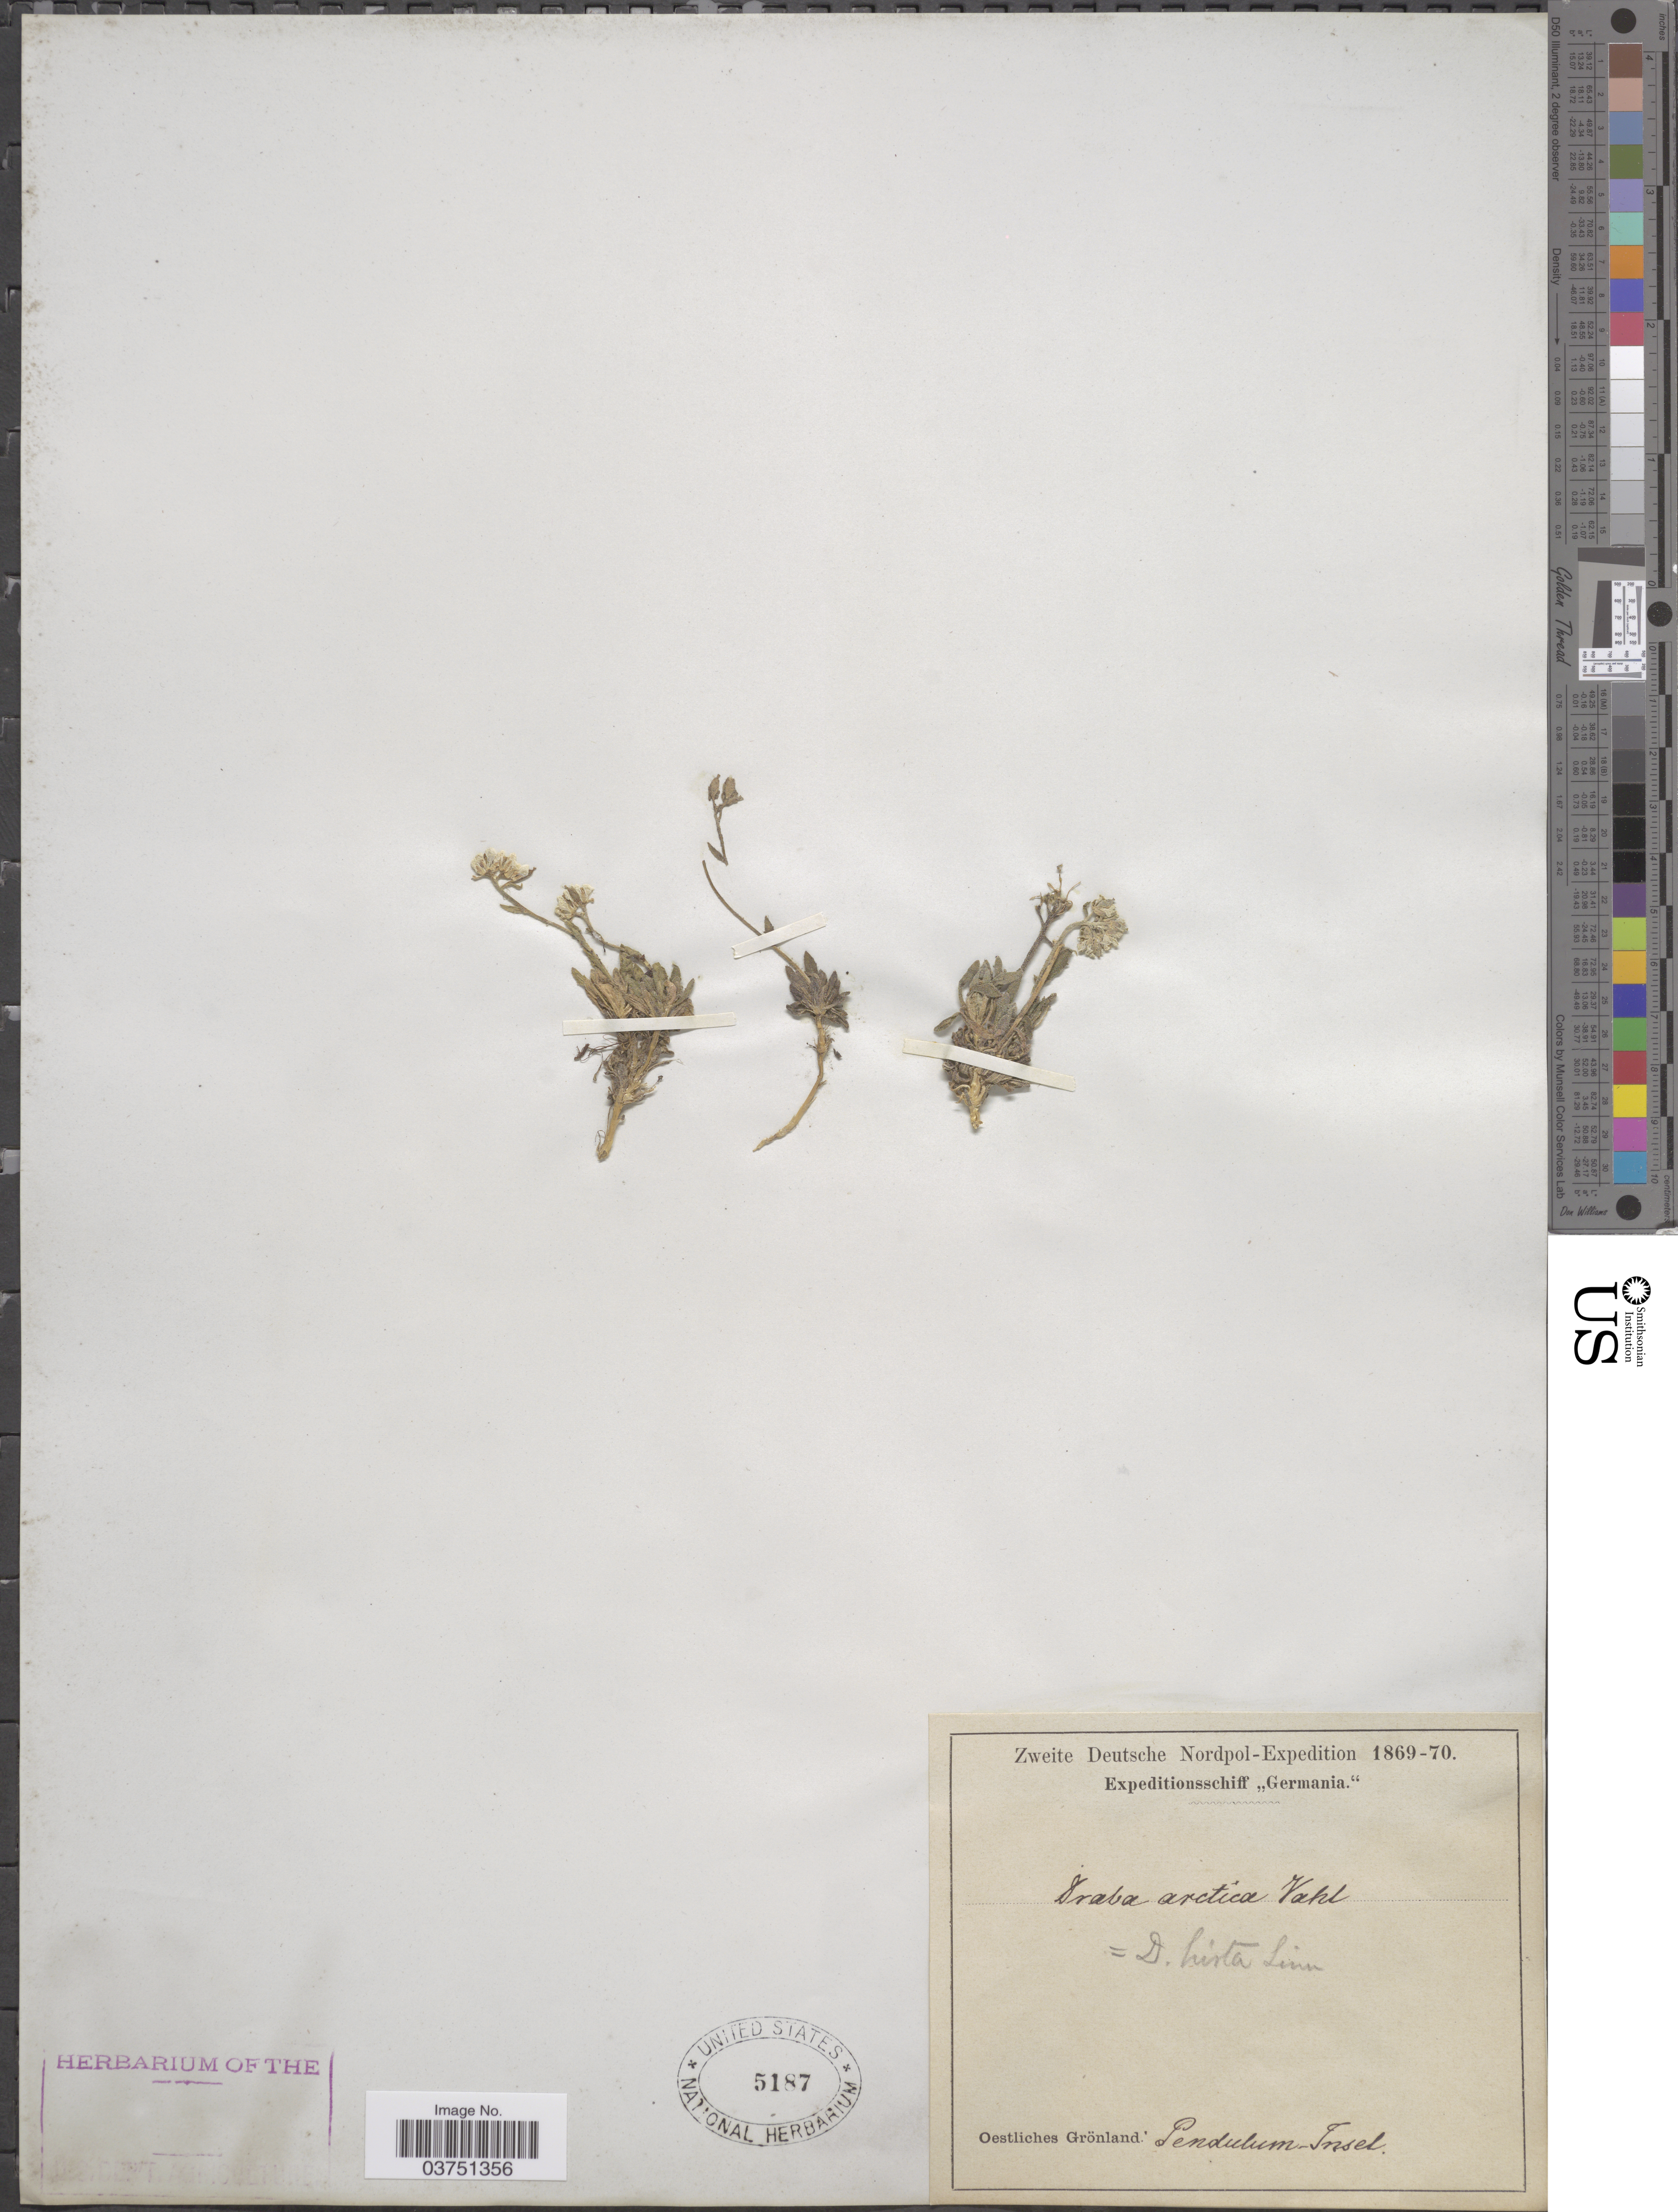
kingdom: Plantae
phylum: Tracheophyta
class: Magnoliopsida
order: Brassicales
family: Brassicaceae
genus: Draba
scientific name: Draba glabella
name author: Pursh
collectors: Zweite Deutsche Nordpol-Expedition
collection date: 1869/1870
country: Greenland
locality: Oestliches Grönland. Pendulum-Insel.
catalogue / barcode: US 5187